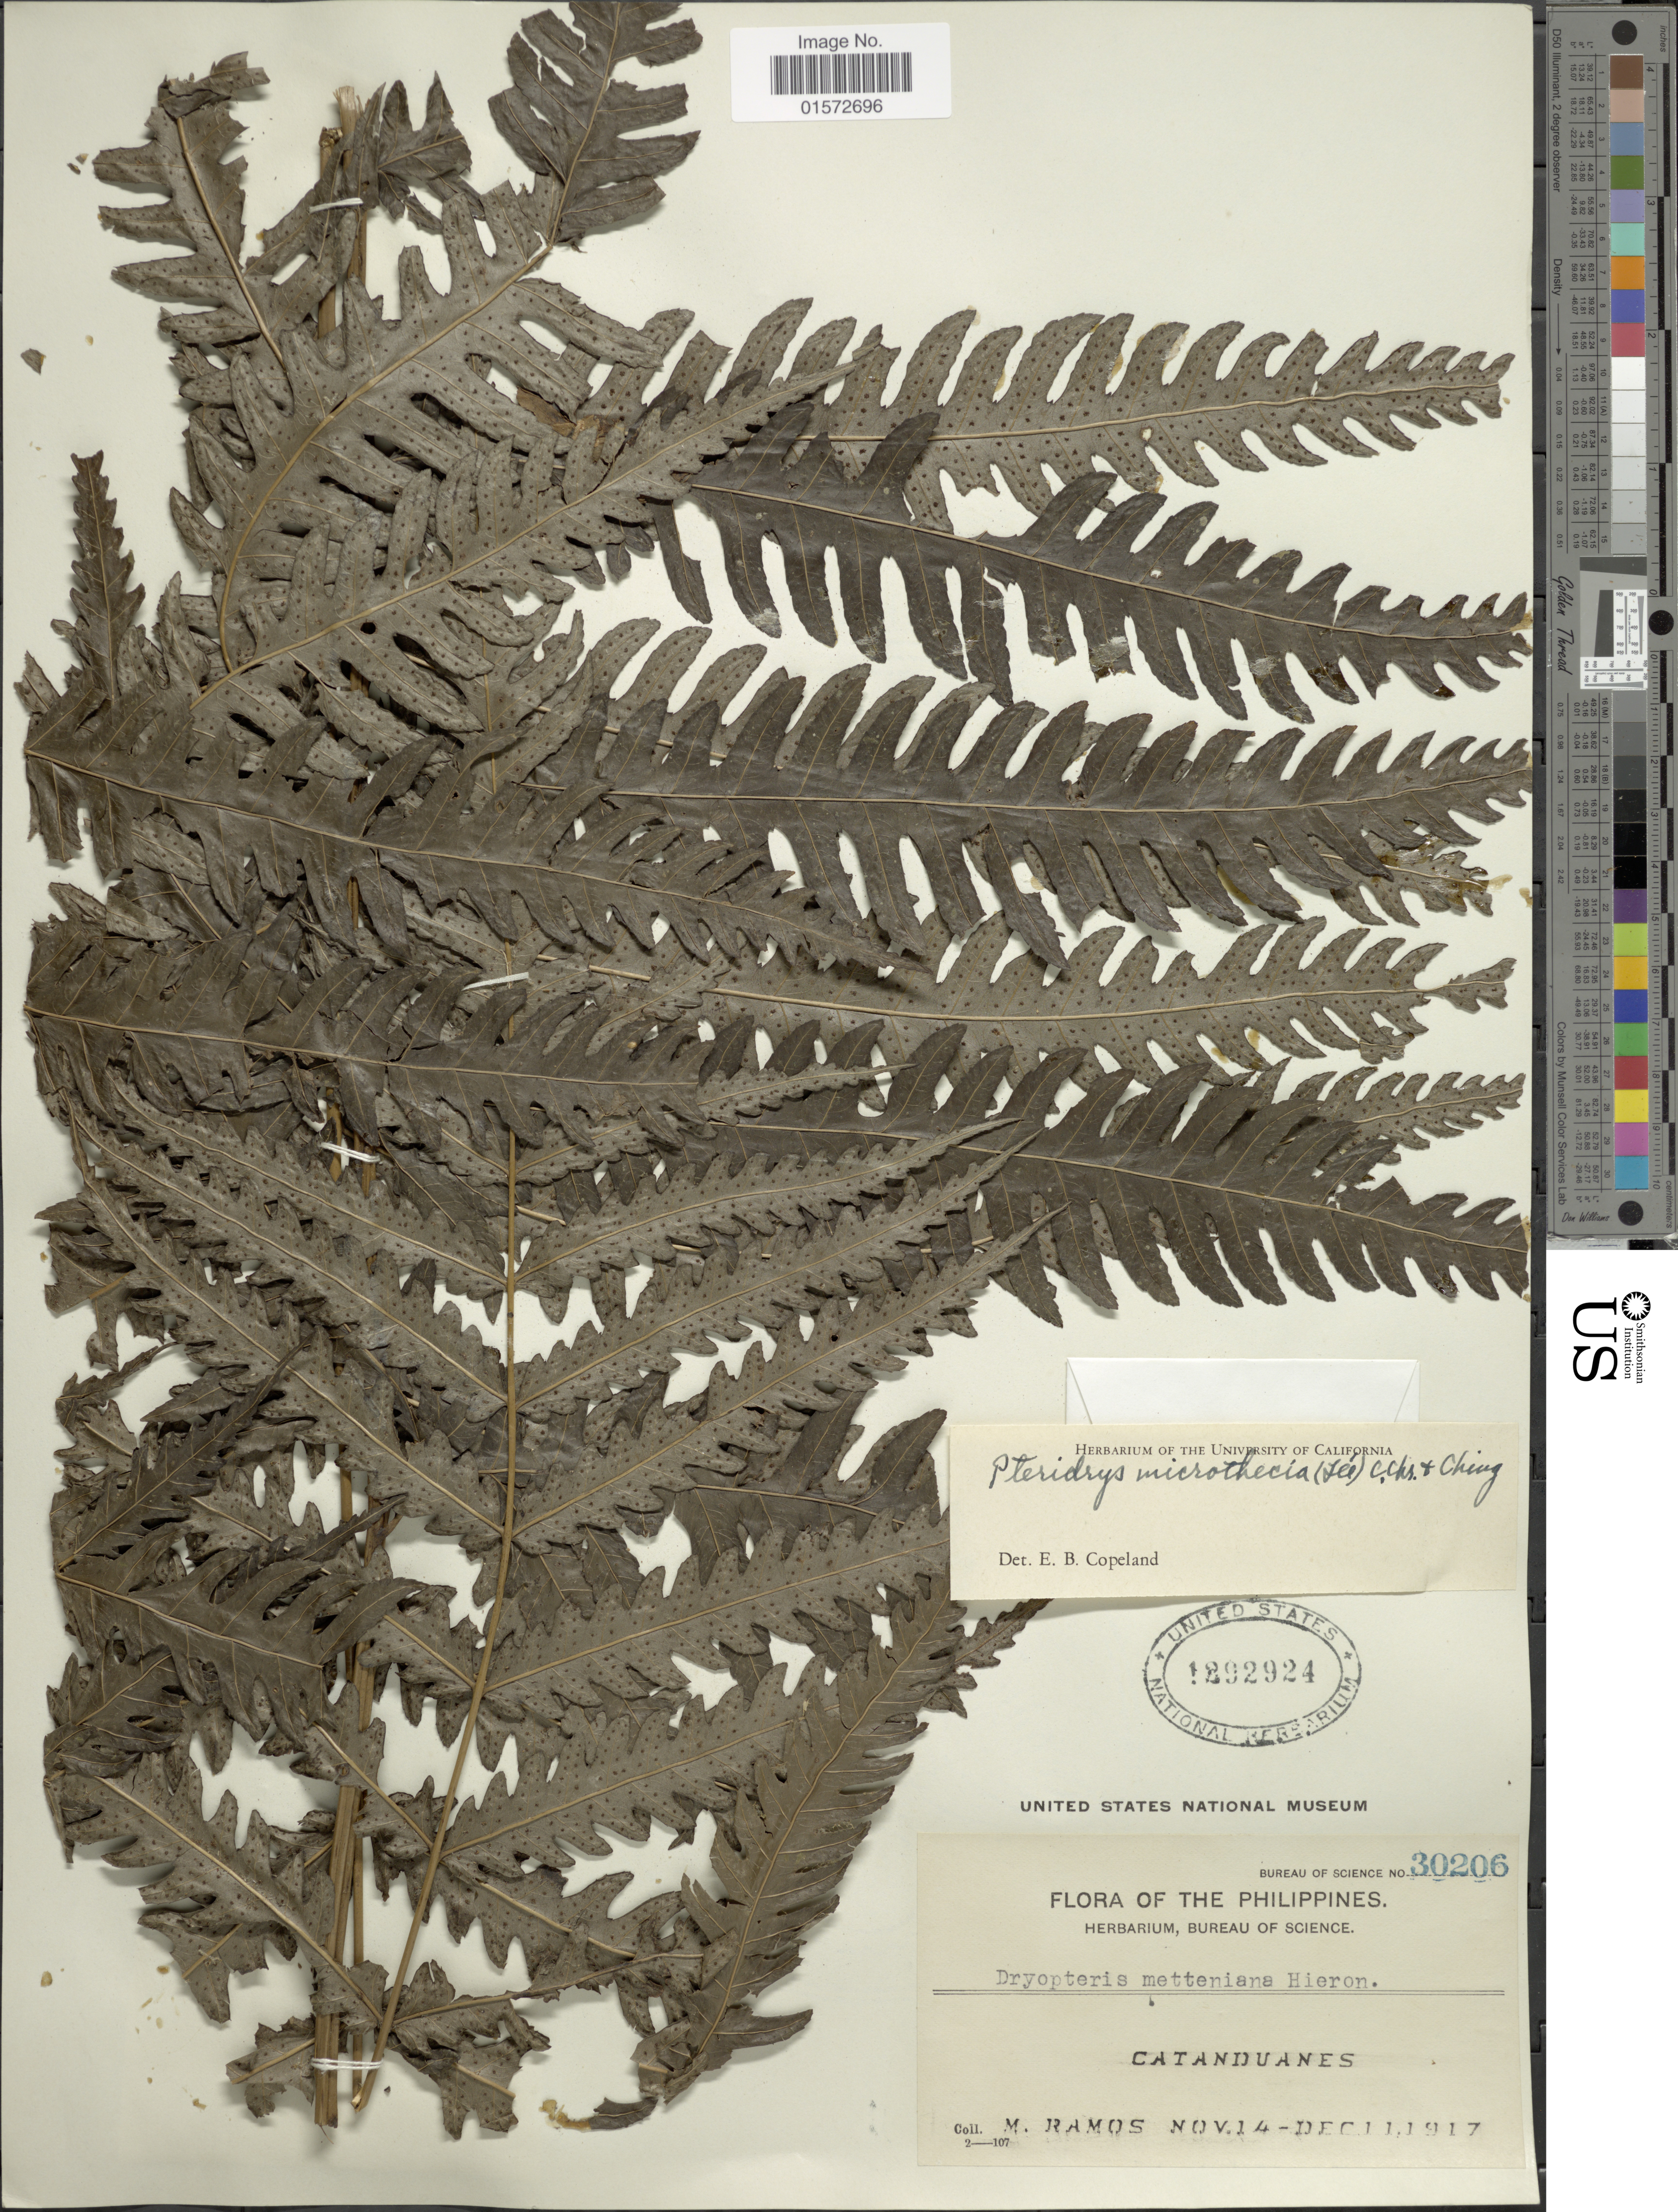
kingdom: Plantae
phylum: Tracheophyta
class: Polypodiopsida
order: Polypodiales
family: Tectariaceae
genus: Pteridrys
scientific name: Pteridrys microthecia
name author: (Fée) C. Chr. & Ching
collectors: M. Ramos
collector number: Bureau of Science 30206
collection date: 1917-11-14/1917-12-11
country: Philippines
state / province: Bicol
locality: Catanduanes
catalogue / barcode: US 1892924